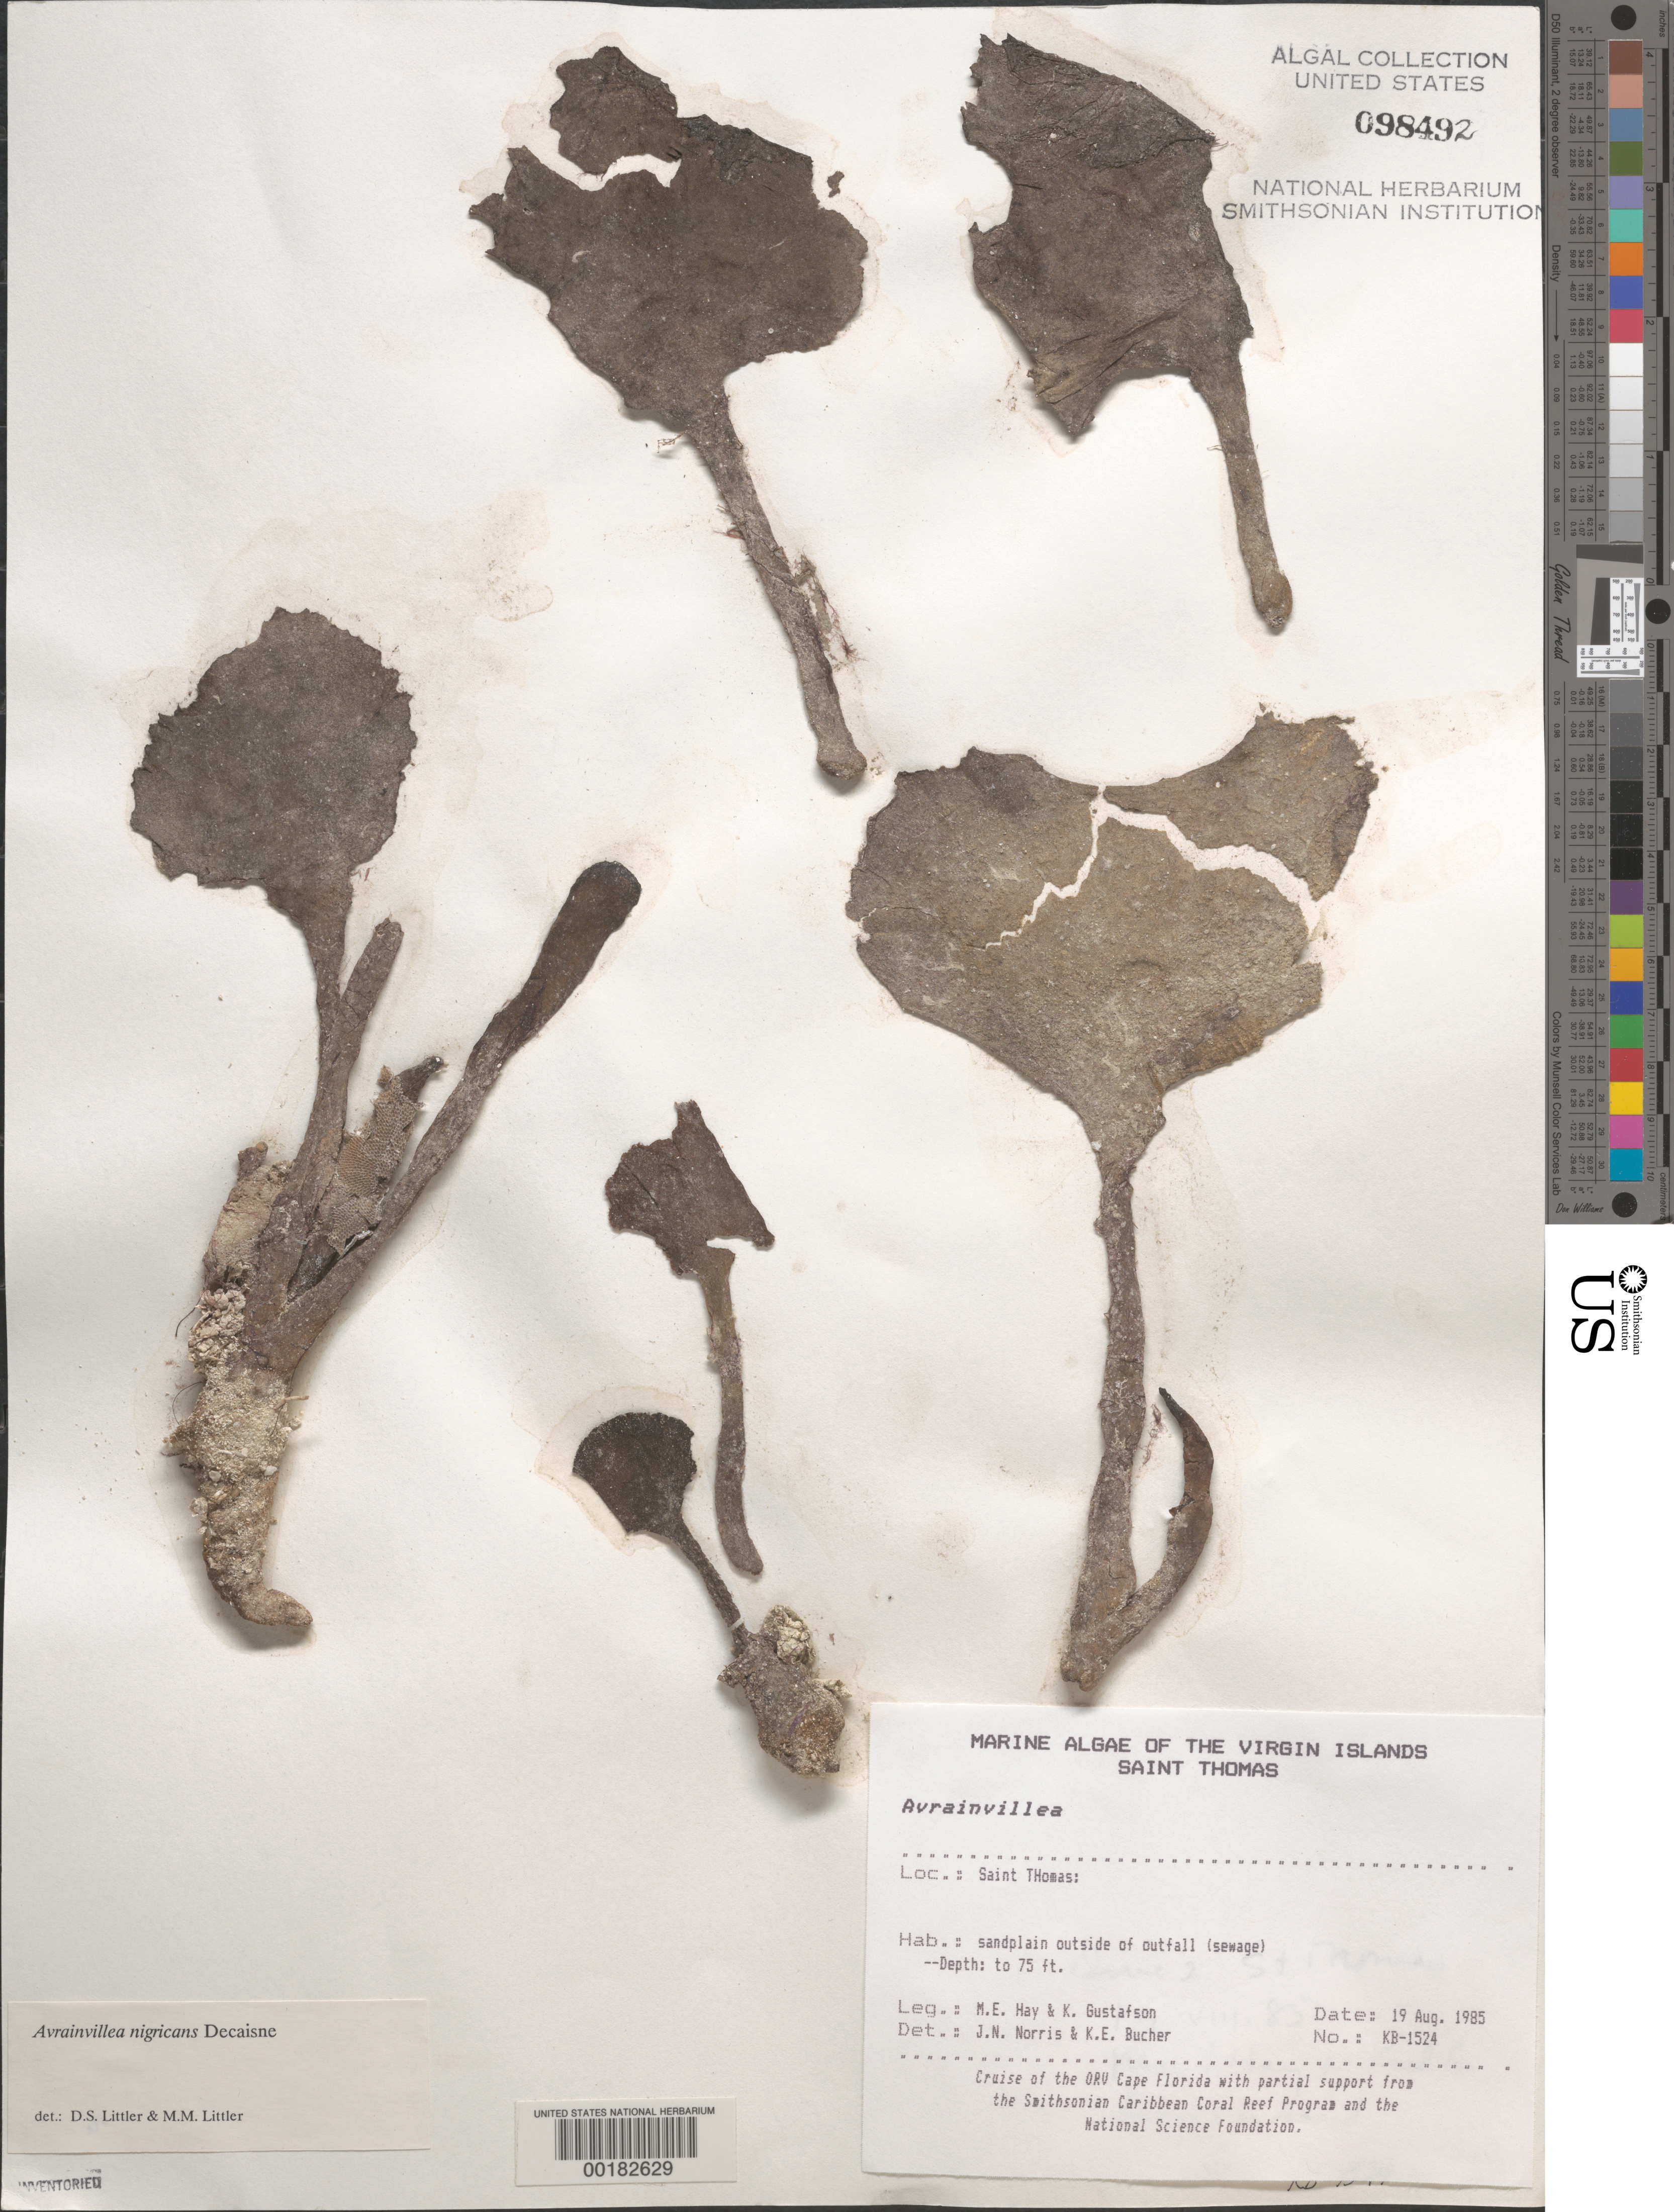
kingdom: Plantae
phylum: Chlorophyta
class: Ulvophyceae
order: Bryopsidales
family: Dichotomosiphonaceae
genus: Avrainvillea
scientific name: Avrainvillea nigricans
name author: Decne.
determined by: Littler, D. S.; Littler, M. M.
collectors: M. E. Hay & K. Gustafson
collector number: KB-1524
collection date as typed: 19 Aug 1985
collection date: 1985-08-19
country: U.S. Virgin Islands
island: St. Thomas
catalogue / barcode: US 98492